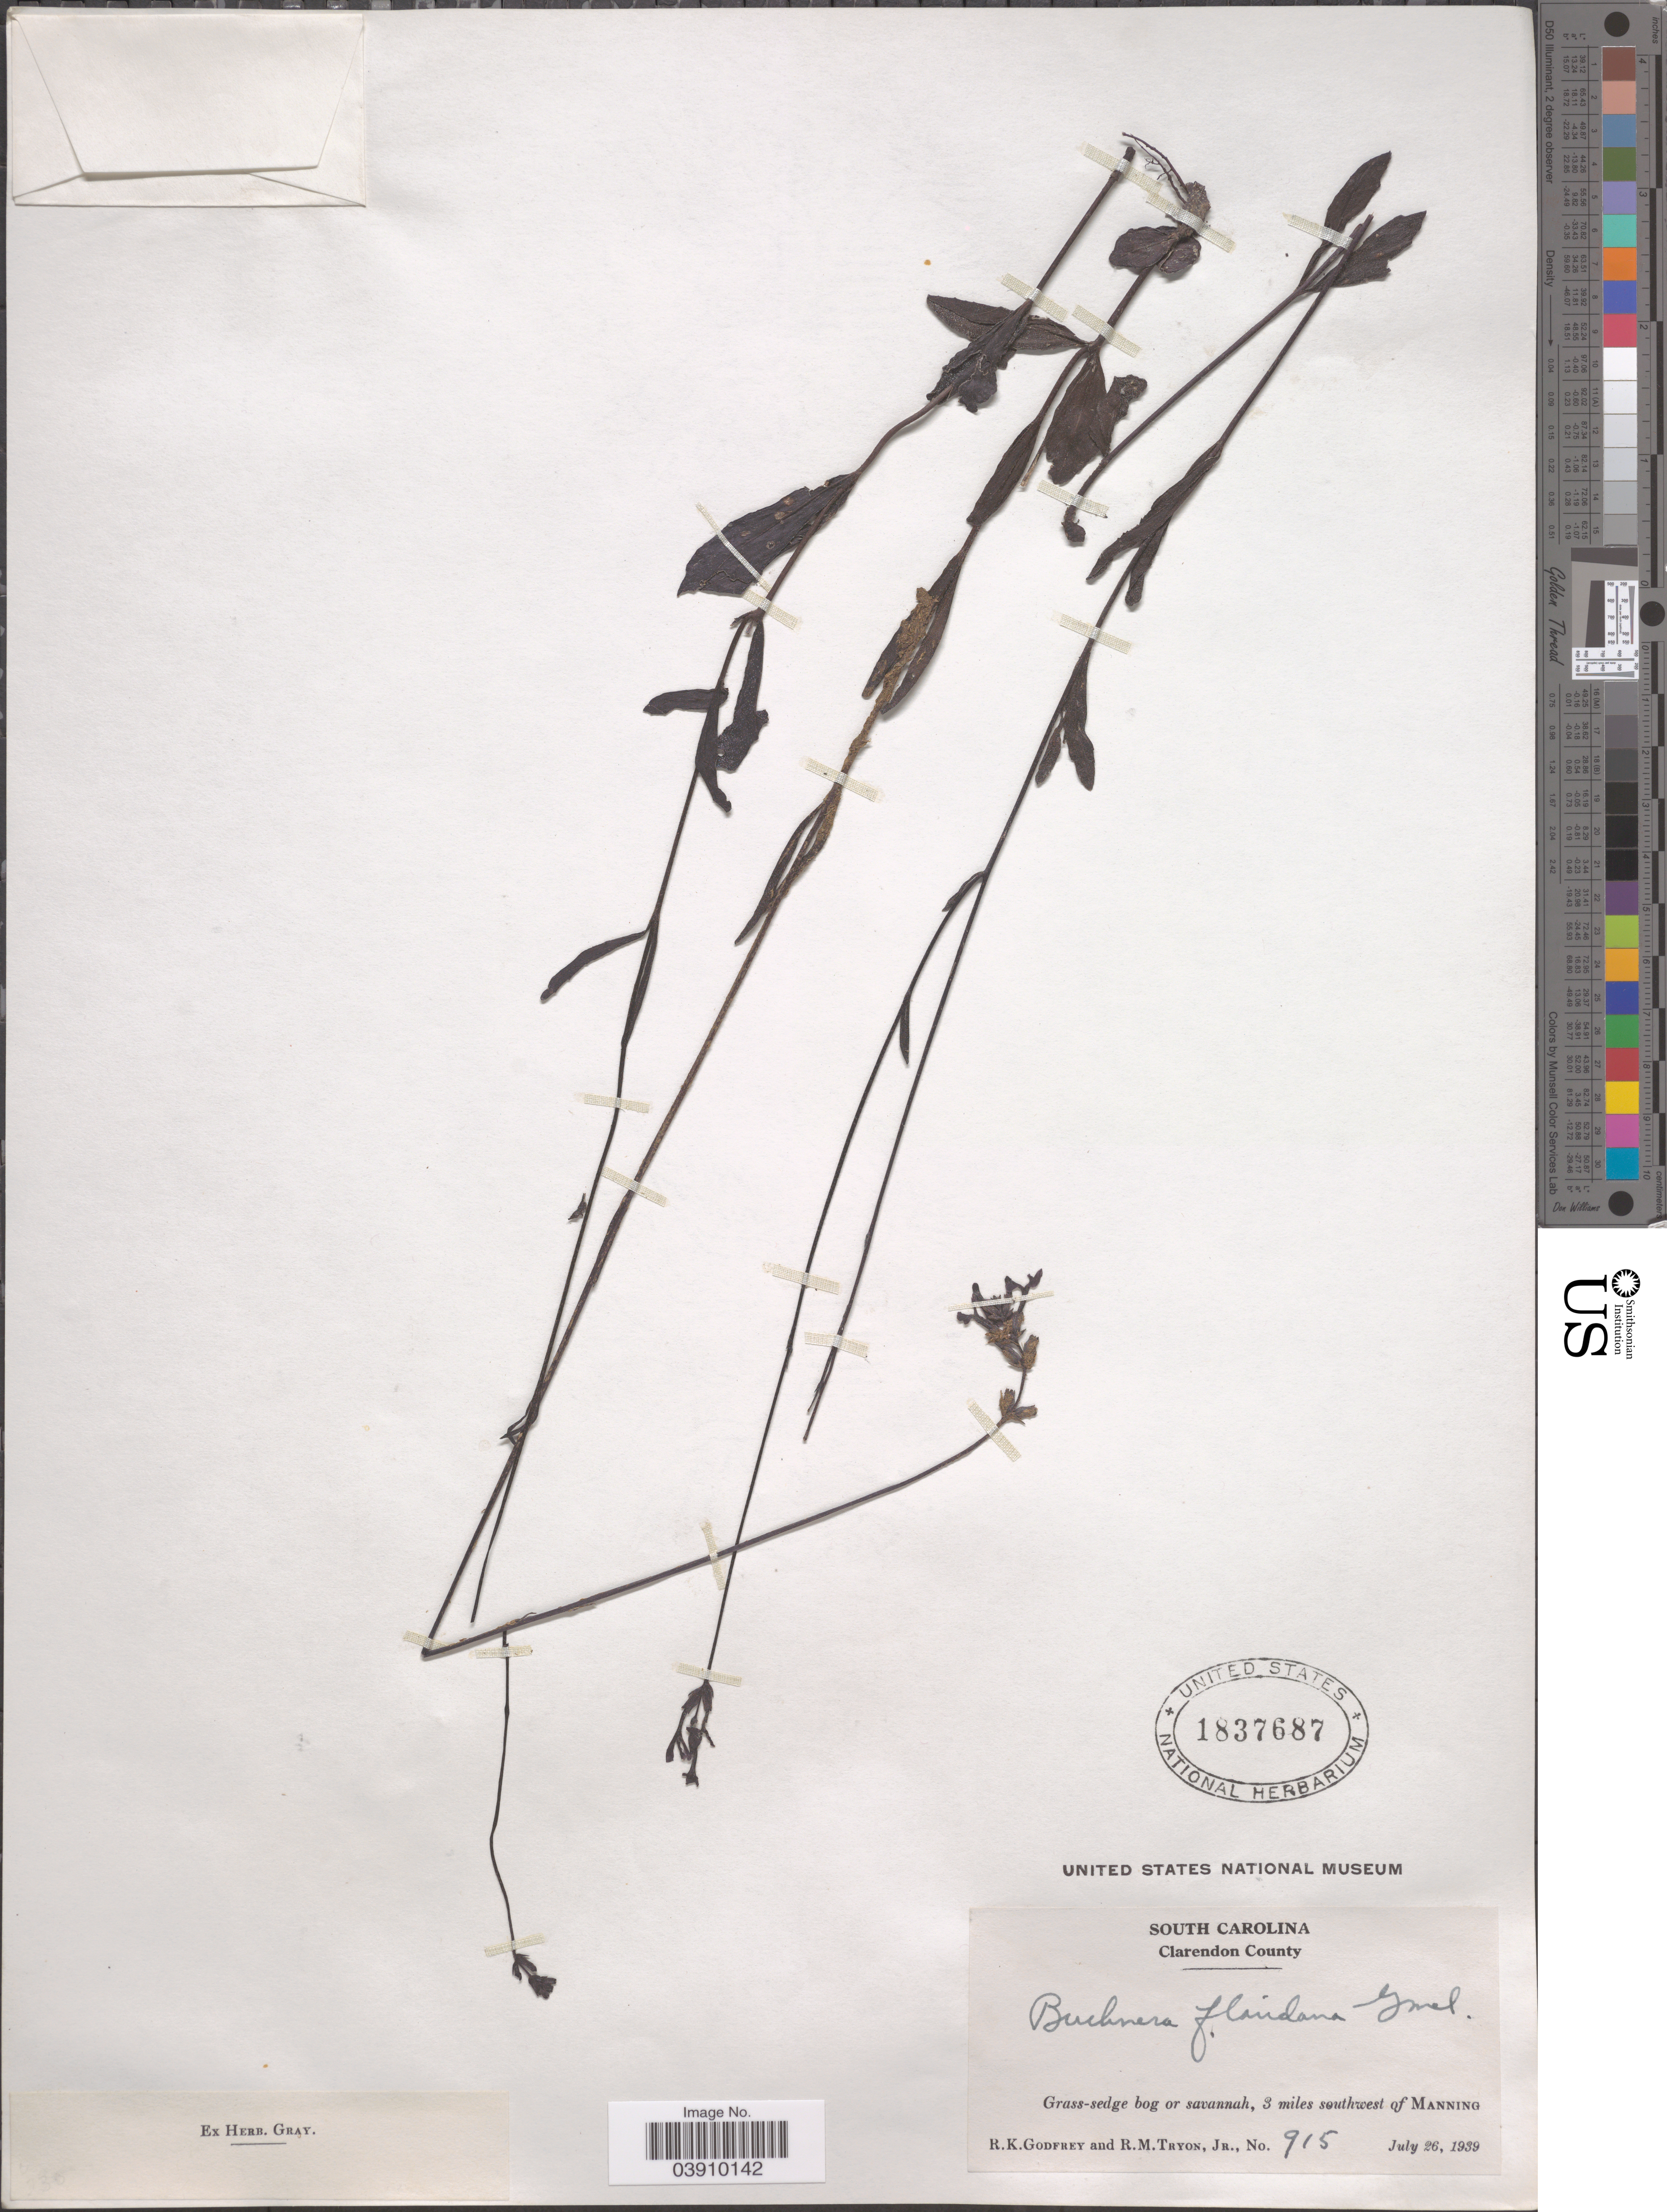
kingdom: Plantae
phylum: Tracheophyta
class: Magnoliopsida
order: Lamiales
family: Orobanchaceae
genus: Buchnera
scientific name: Buchnera floridana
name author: Gand.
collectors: R. K. Godfrey & R. Tryon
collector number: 915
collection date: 1939-07-26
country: United States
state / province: South Carolina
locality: Clarendon County. Gradd-sedge bog or savannah, 3 miles southwest of Manning.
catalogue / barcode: US 1837687